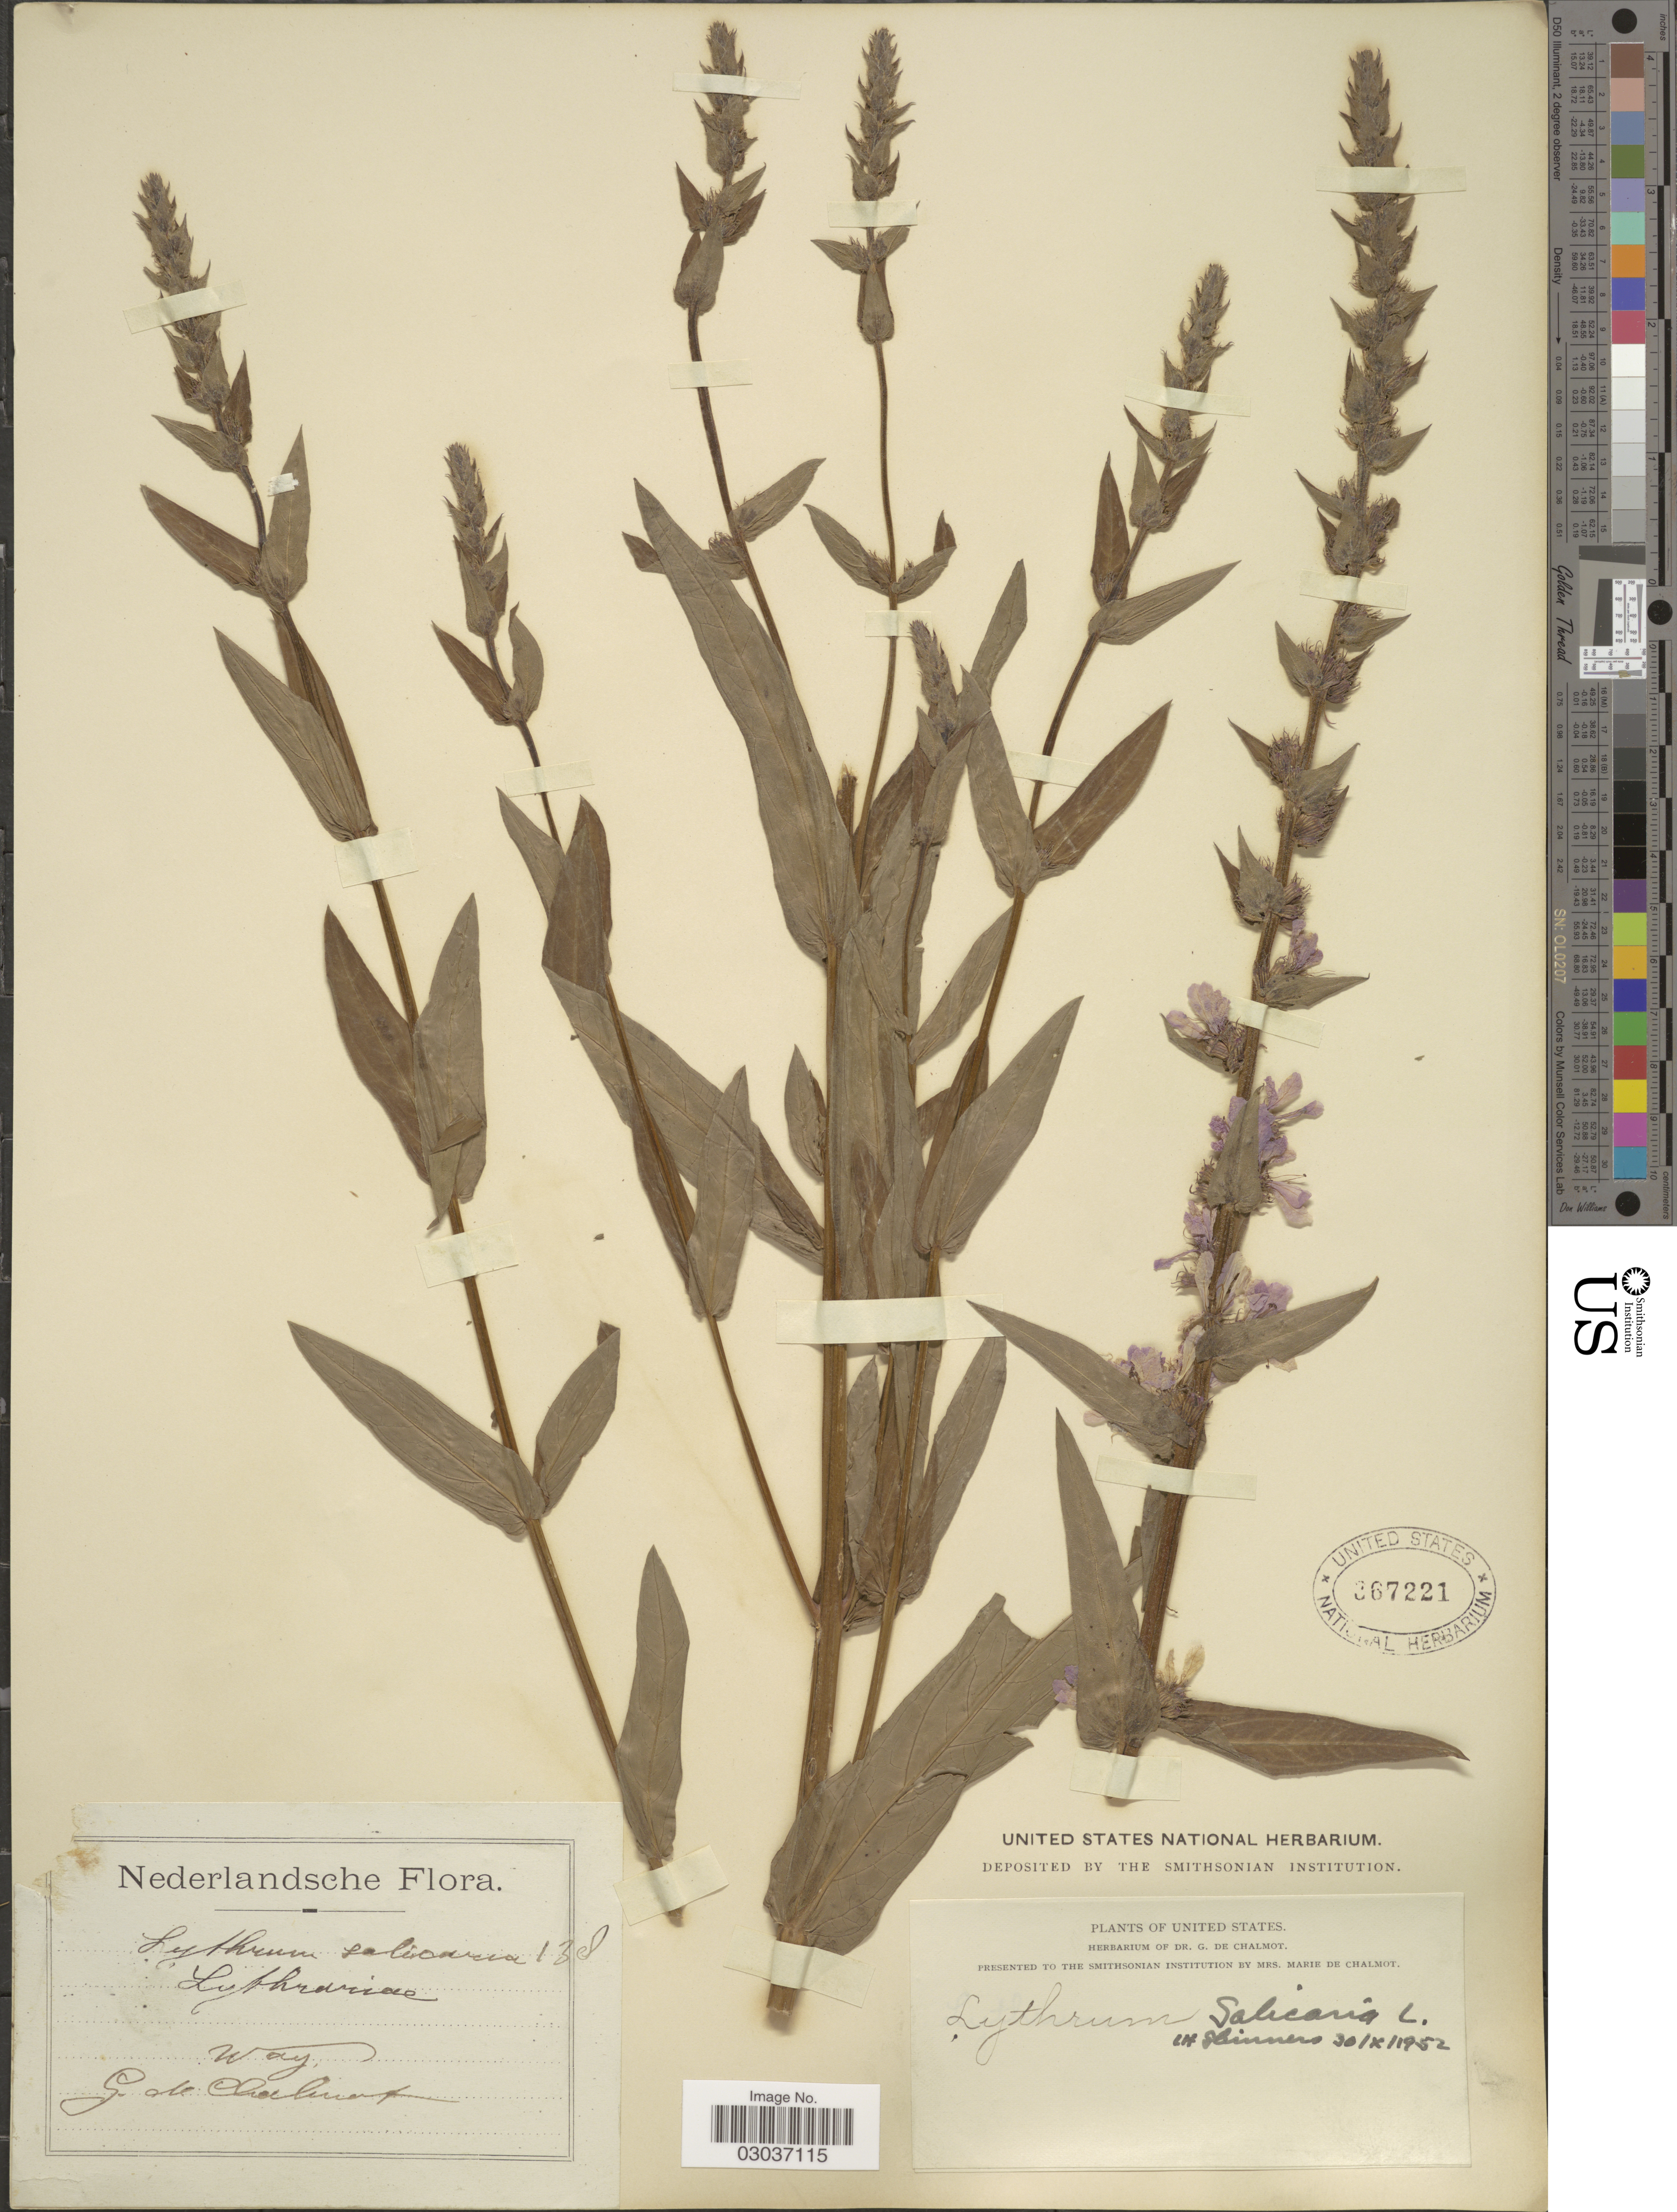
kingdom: Plantae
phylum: Tracheophyta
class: Magnoliopsida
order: Myrtales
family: Lythraceae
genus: Lythrum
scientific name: Lythrum salicaria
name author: L.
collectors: G. de Chalmot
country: Netherlands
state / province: Gelderland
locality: Wag.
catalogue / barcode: US 367221